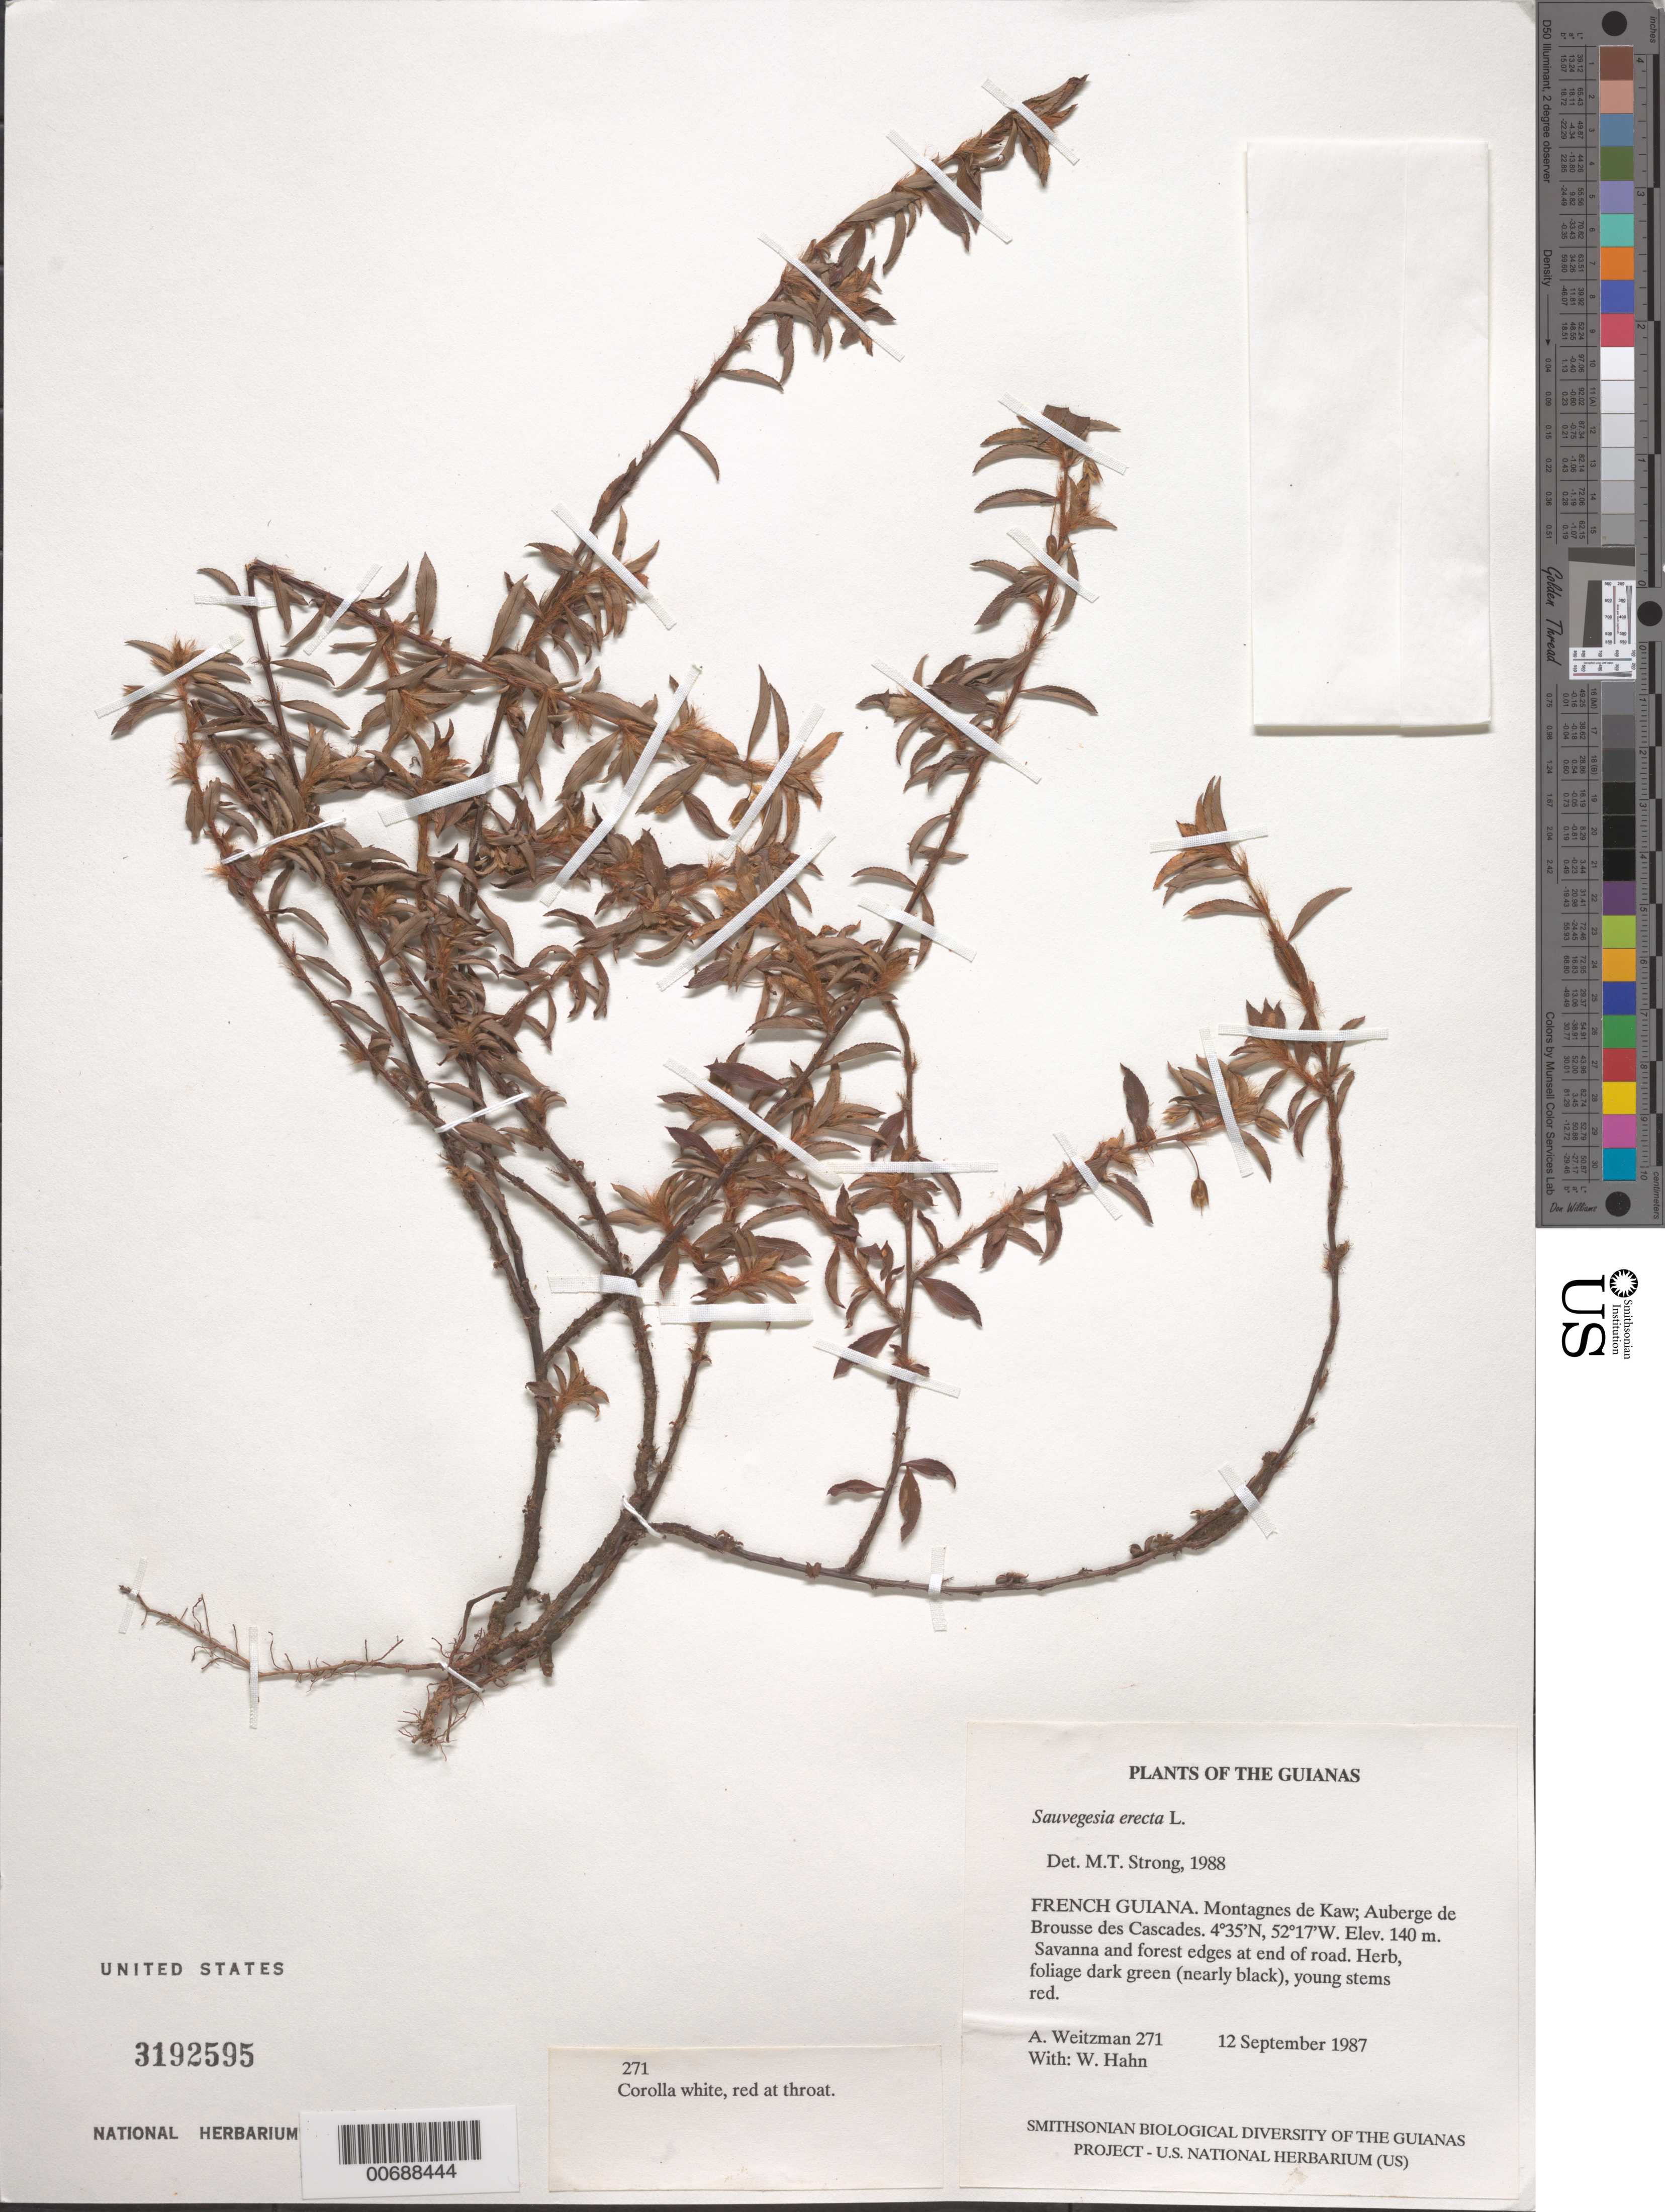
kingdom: Plantae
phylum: Tracheophyta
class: Magnoliopsida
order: Malpighiales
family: Ochnaceae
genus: Sauvagesia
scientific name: Sauvagesia erecta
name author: L.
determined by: Strong, M. T., (US), Smithsonian Institution - National Museum of Natural History (UNITED STATES)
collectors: A. L. Weitzman & W. Hahn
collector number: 271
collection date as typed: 12 September 1987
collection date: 1987-09-12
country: French Guiana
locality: Montagnes de Kaw; Auberge de Brousse des Cascades. At end of road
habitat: Savanna and forest edges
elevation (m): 140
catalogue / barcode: US 3192595